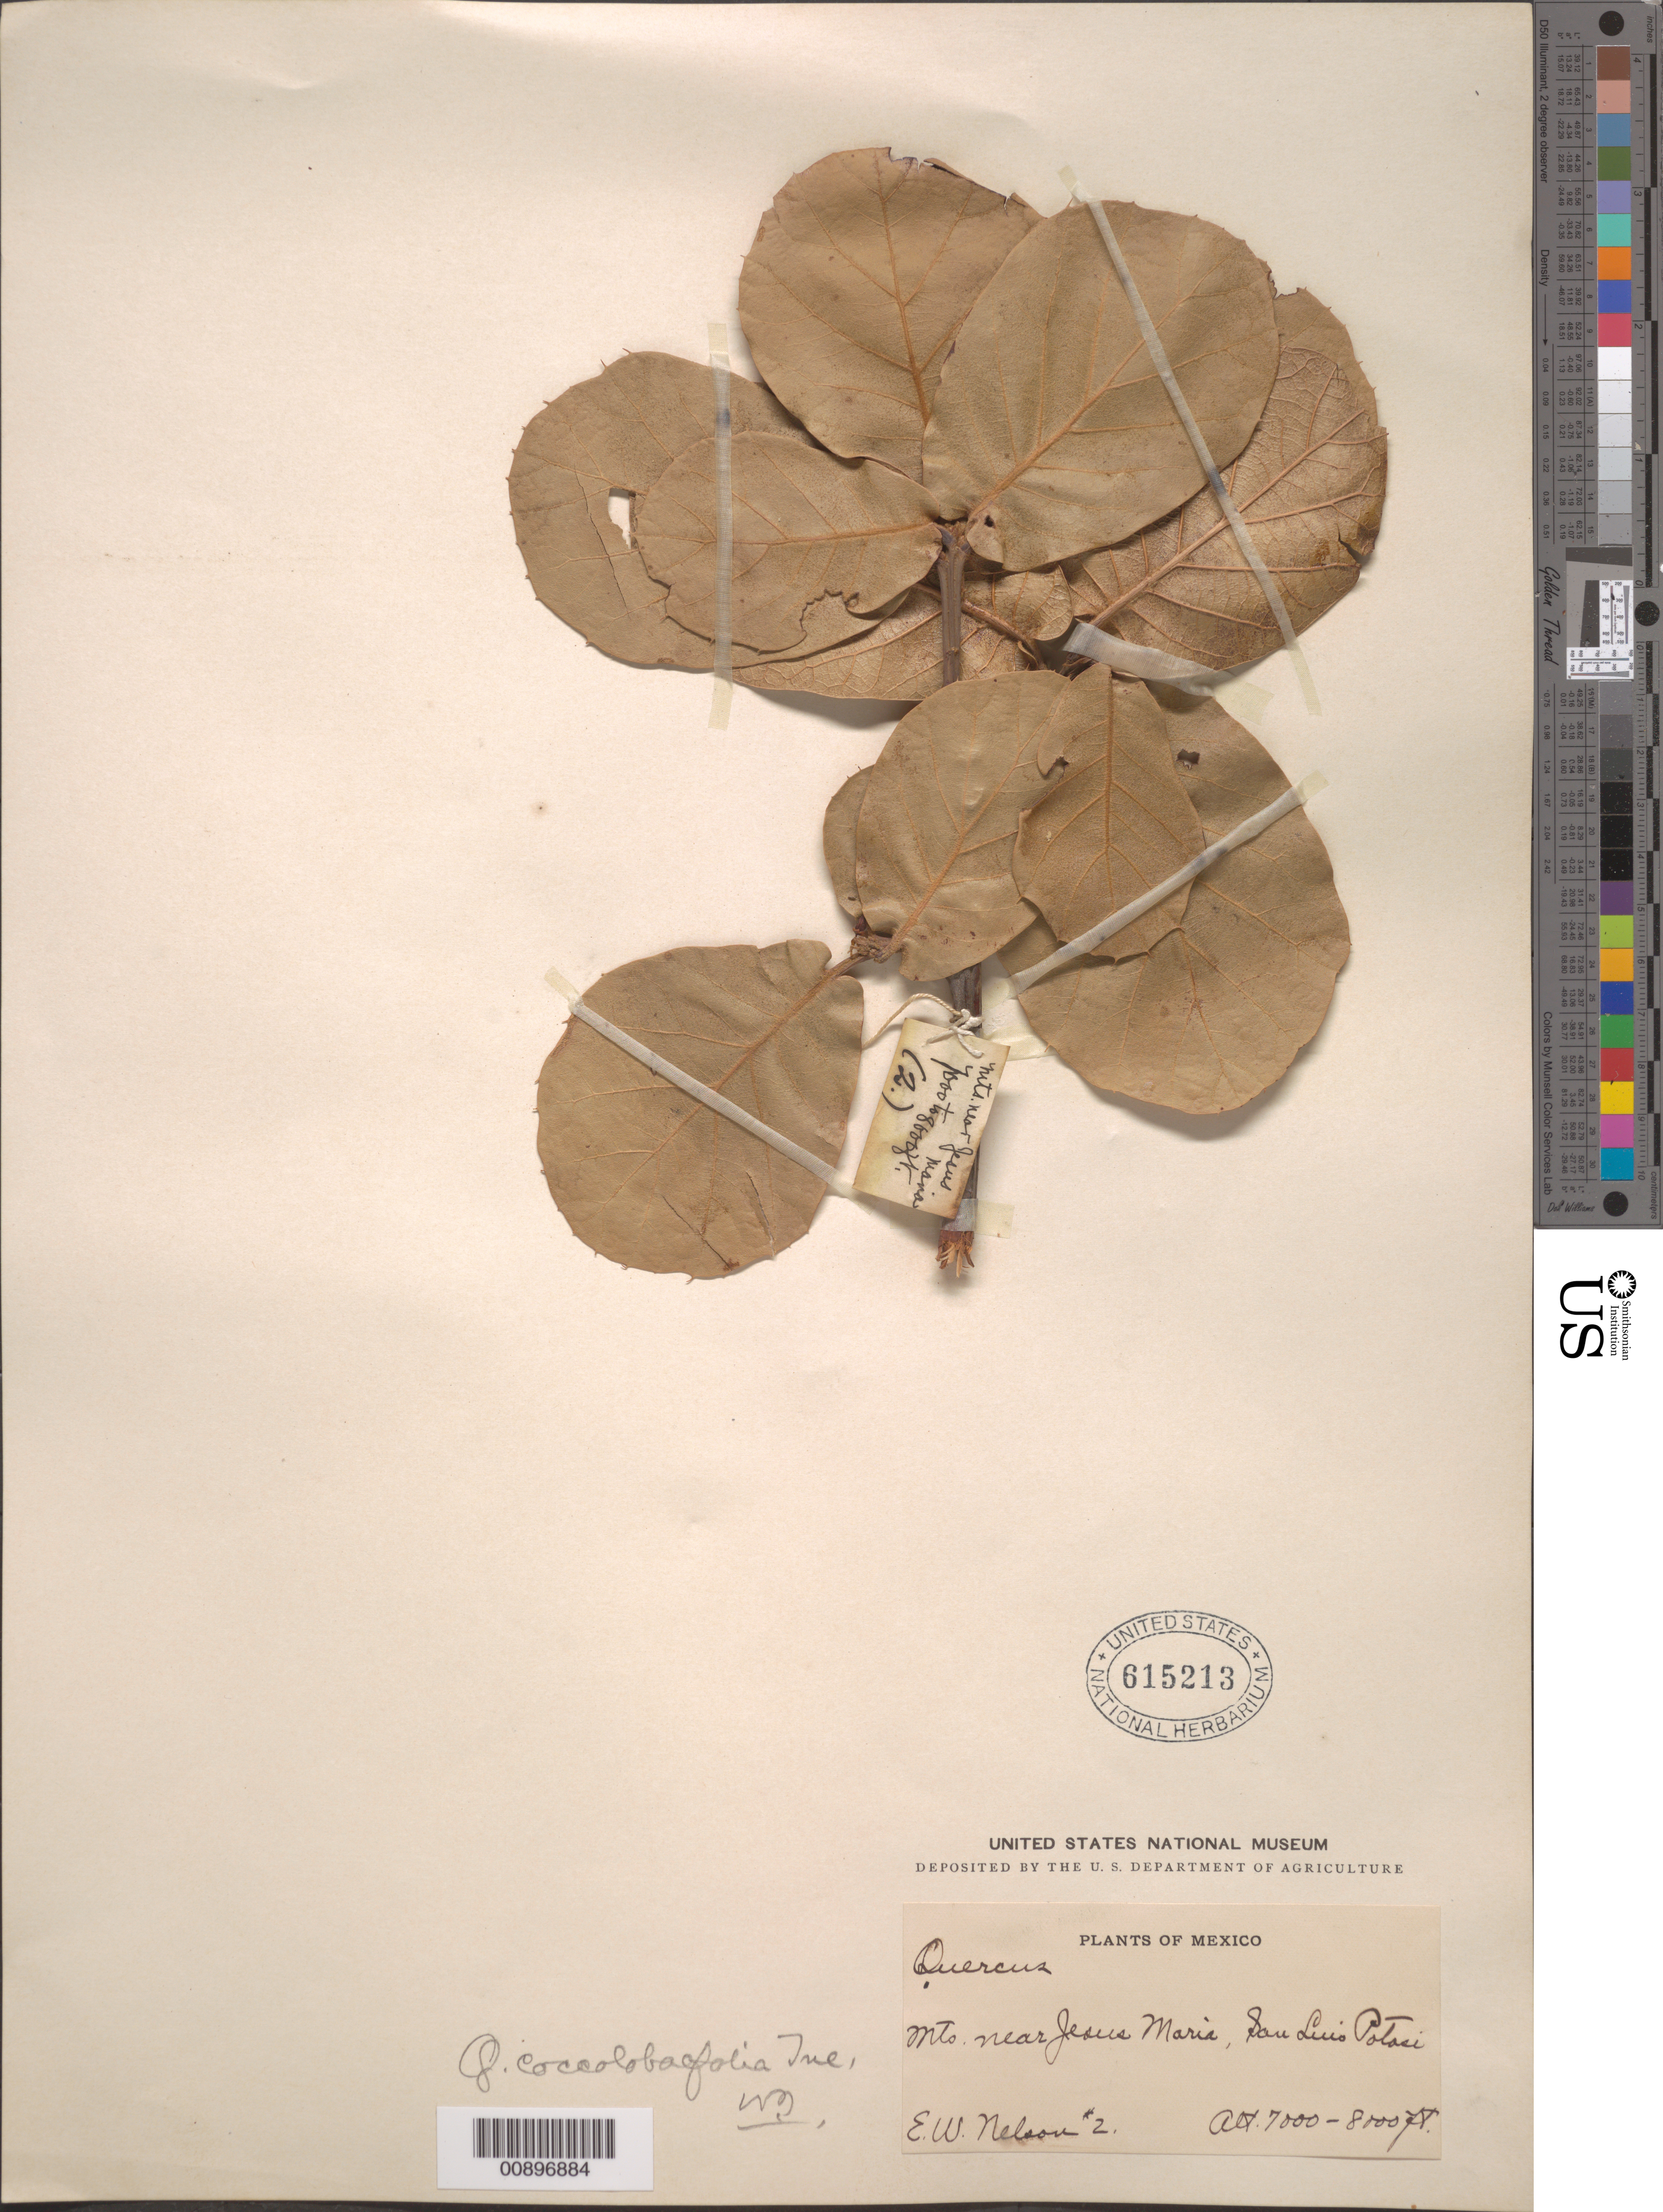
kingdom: Plantae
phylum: Tracheophyta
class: Magnoliopsida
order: Fagales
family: Fagaceae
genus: Quercus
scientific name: Quercus coccolobifolia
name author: Trel.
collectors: E. W. Nelson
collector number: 2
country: Mexico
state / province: San Luis Potosí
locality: Mts. Near Jesús Maria, San Luis Potosí.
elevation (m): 2134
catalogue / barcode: US 615213